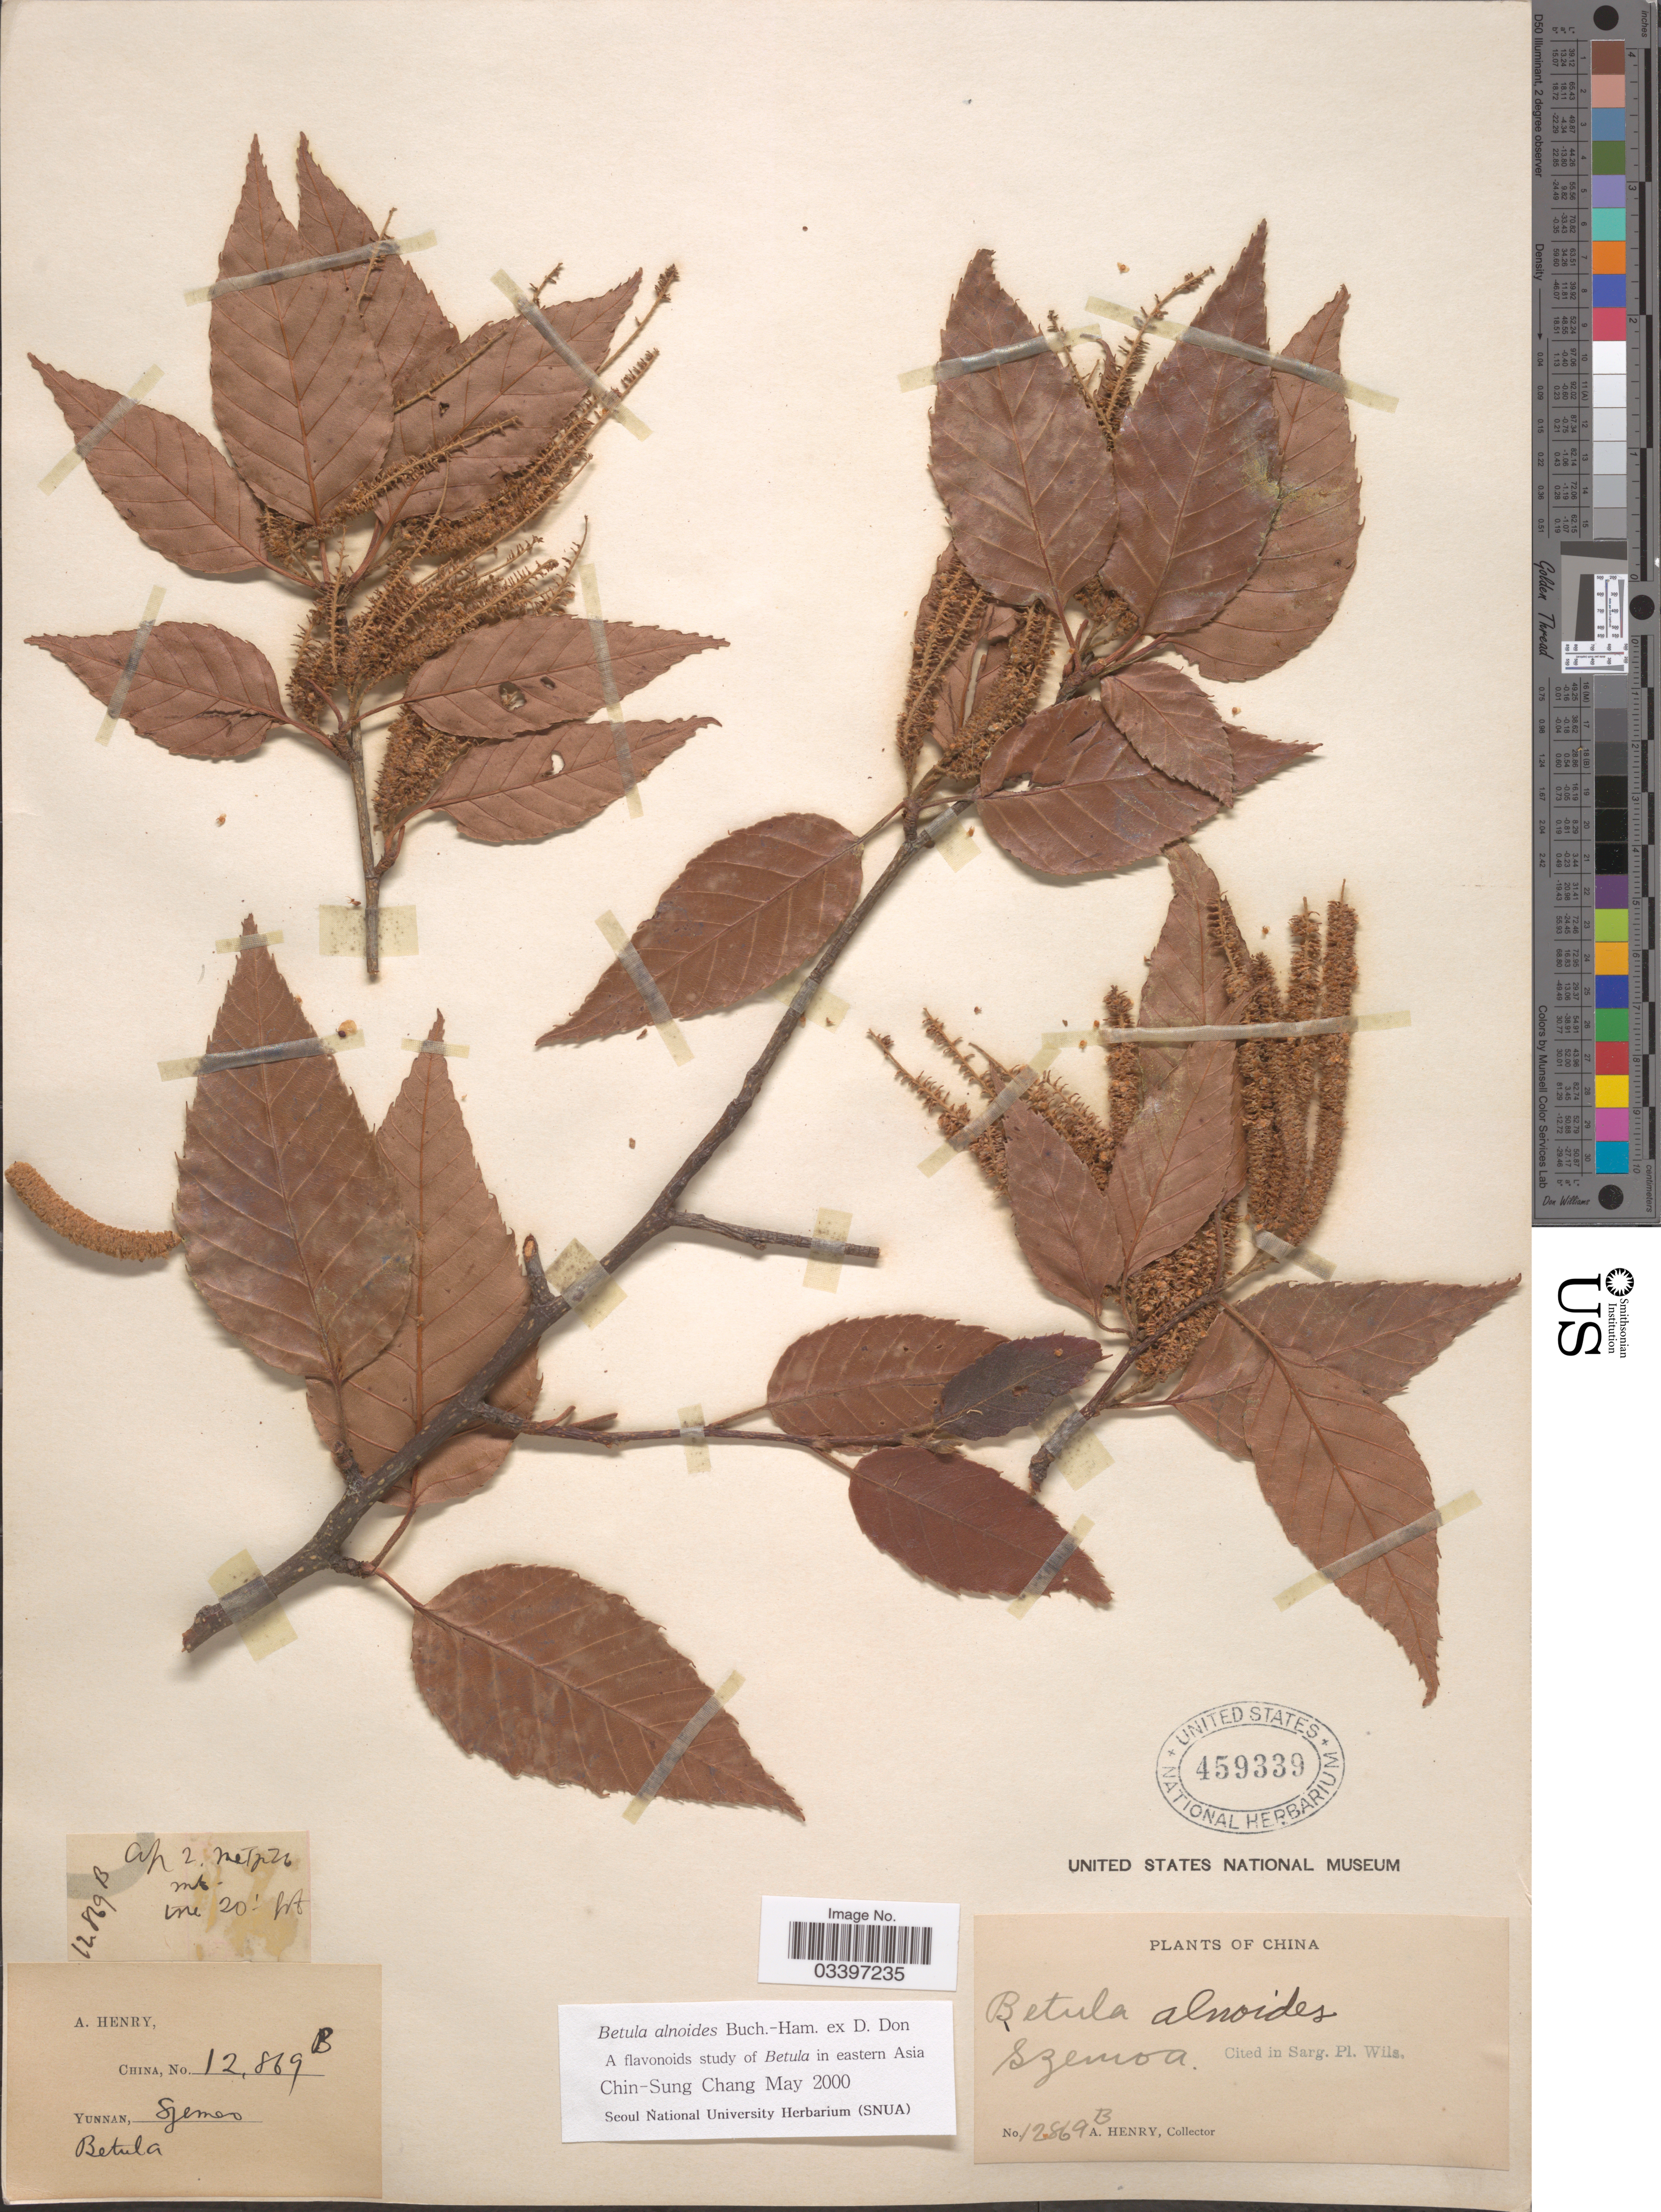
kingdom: Plantae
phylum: Tracheophyta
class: Magnoliopsida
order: Fagales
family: Betulaceae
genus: Betula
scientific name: Betula alnoides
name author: Buch.-Ham. ex D. Don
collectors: A. Henry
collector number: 12869 B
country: China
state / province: Yunnan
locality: Szemoa.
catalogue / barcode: US 459339